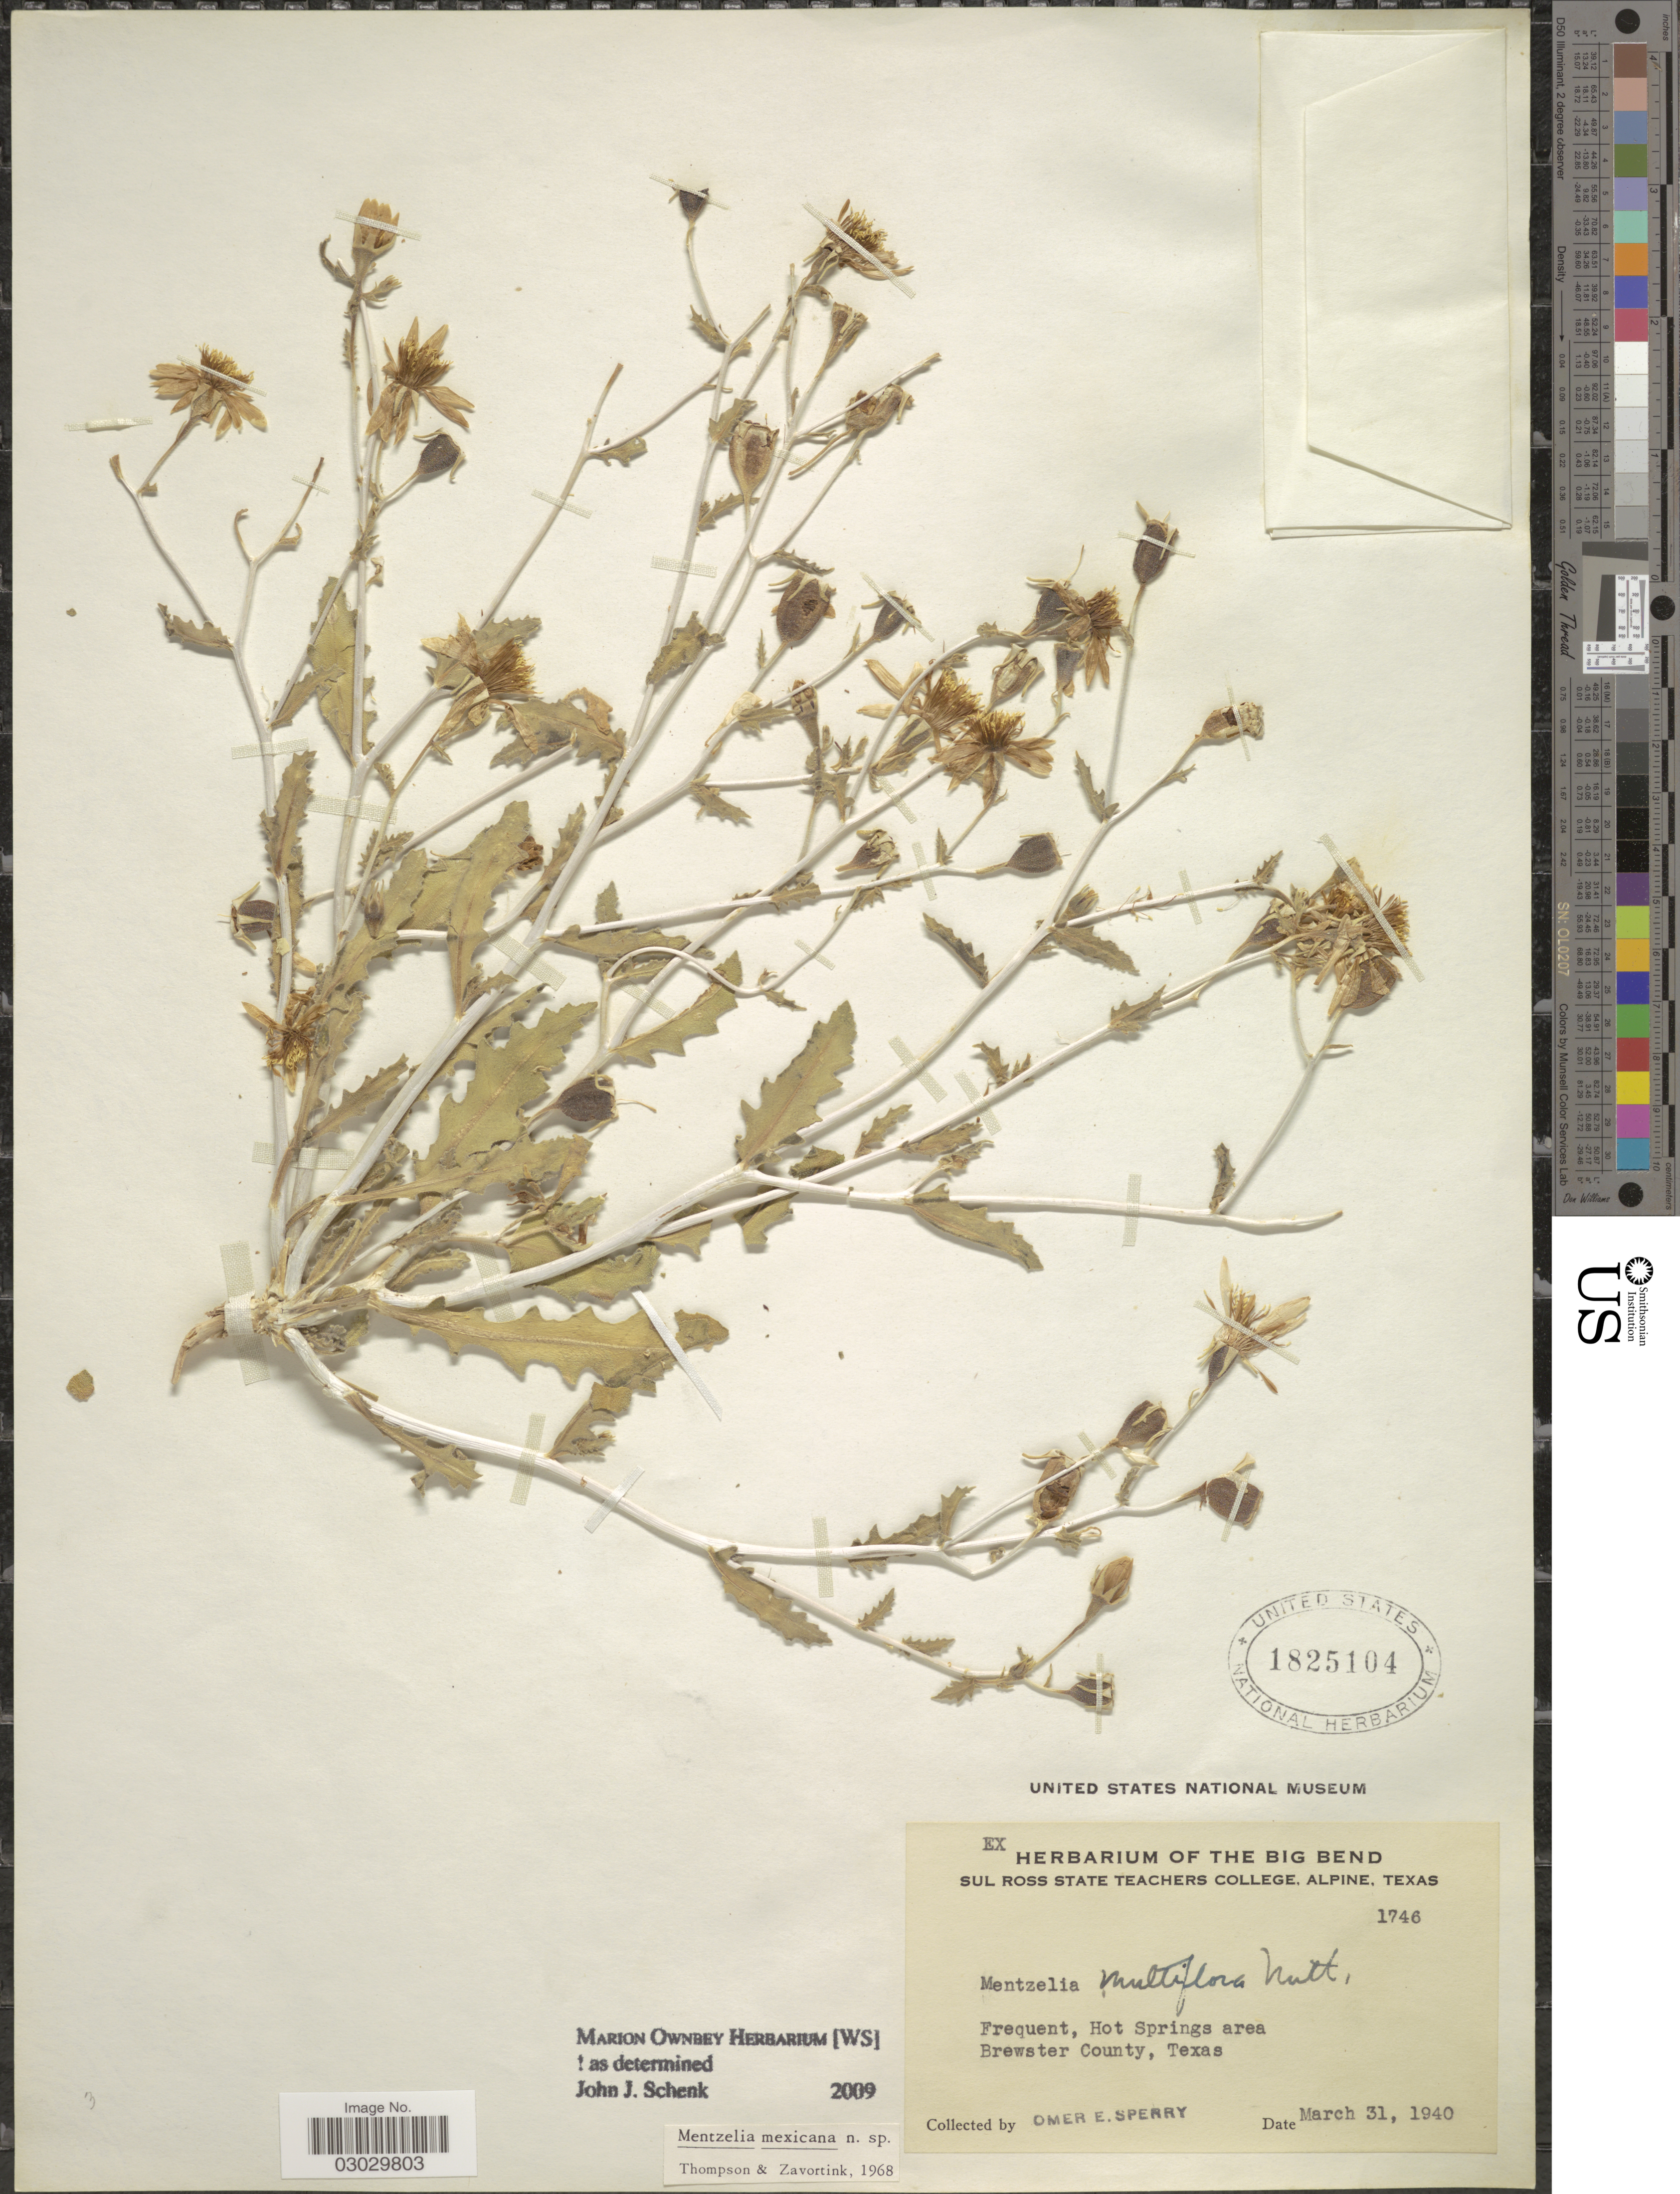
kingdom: Plantae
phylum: Tracheophyta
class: Magnoliopsida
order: Cornales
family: Loasaceae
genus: Mentzelia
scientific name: Mentzelia mexicana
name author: H.J. Thomps. & Zavort.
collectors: O. E. Sperry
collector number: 1746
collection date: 1940-03-31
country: United States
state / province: Texas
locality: Hot Springs area, Brewster County.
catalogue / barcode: US 1825104